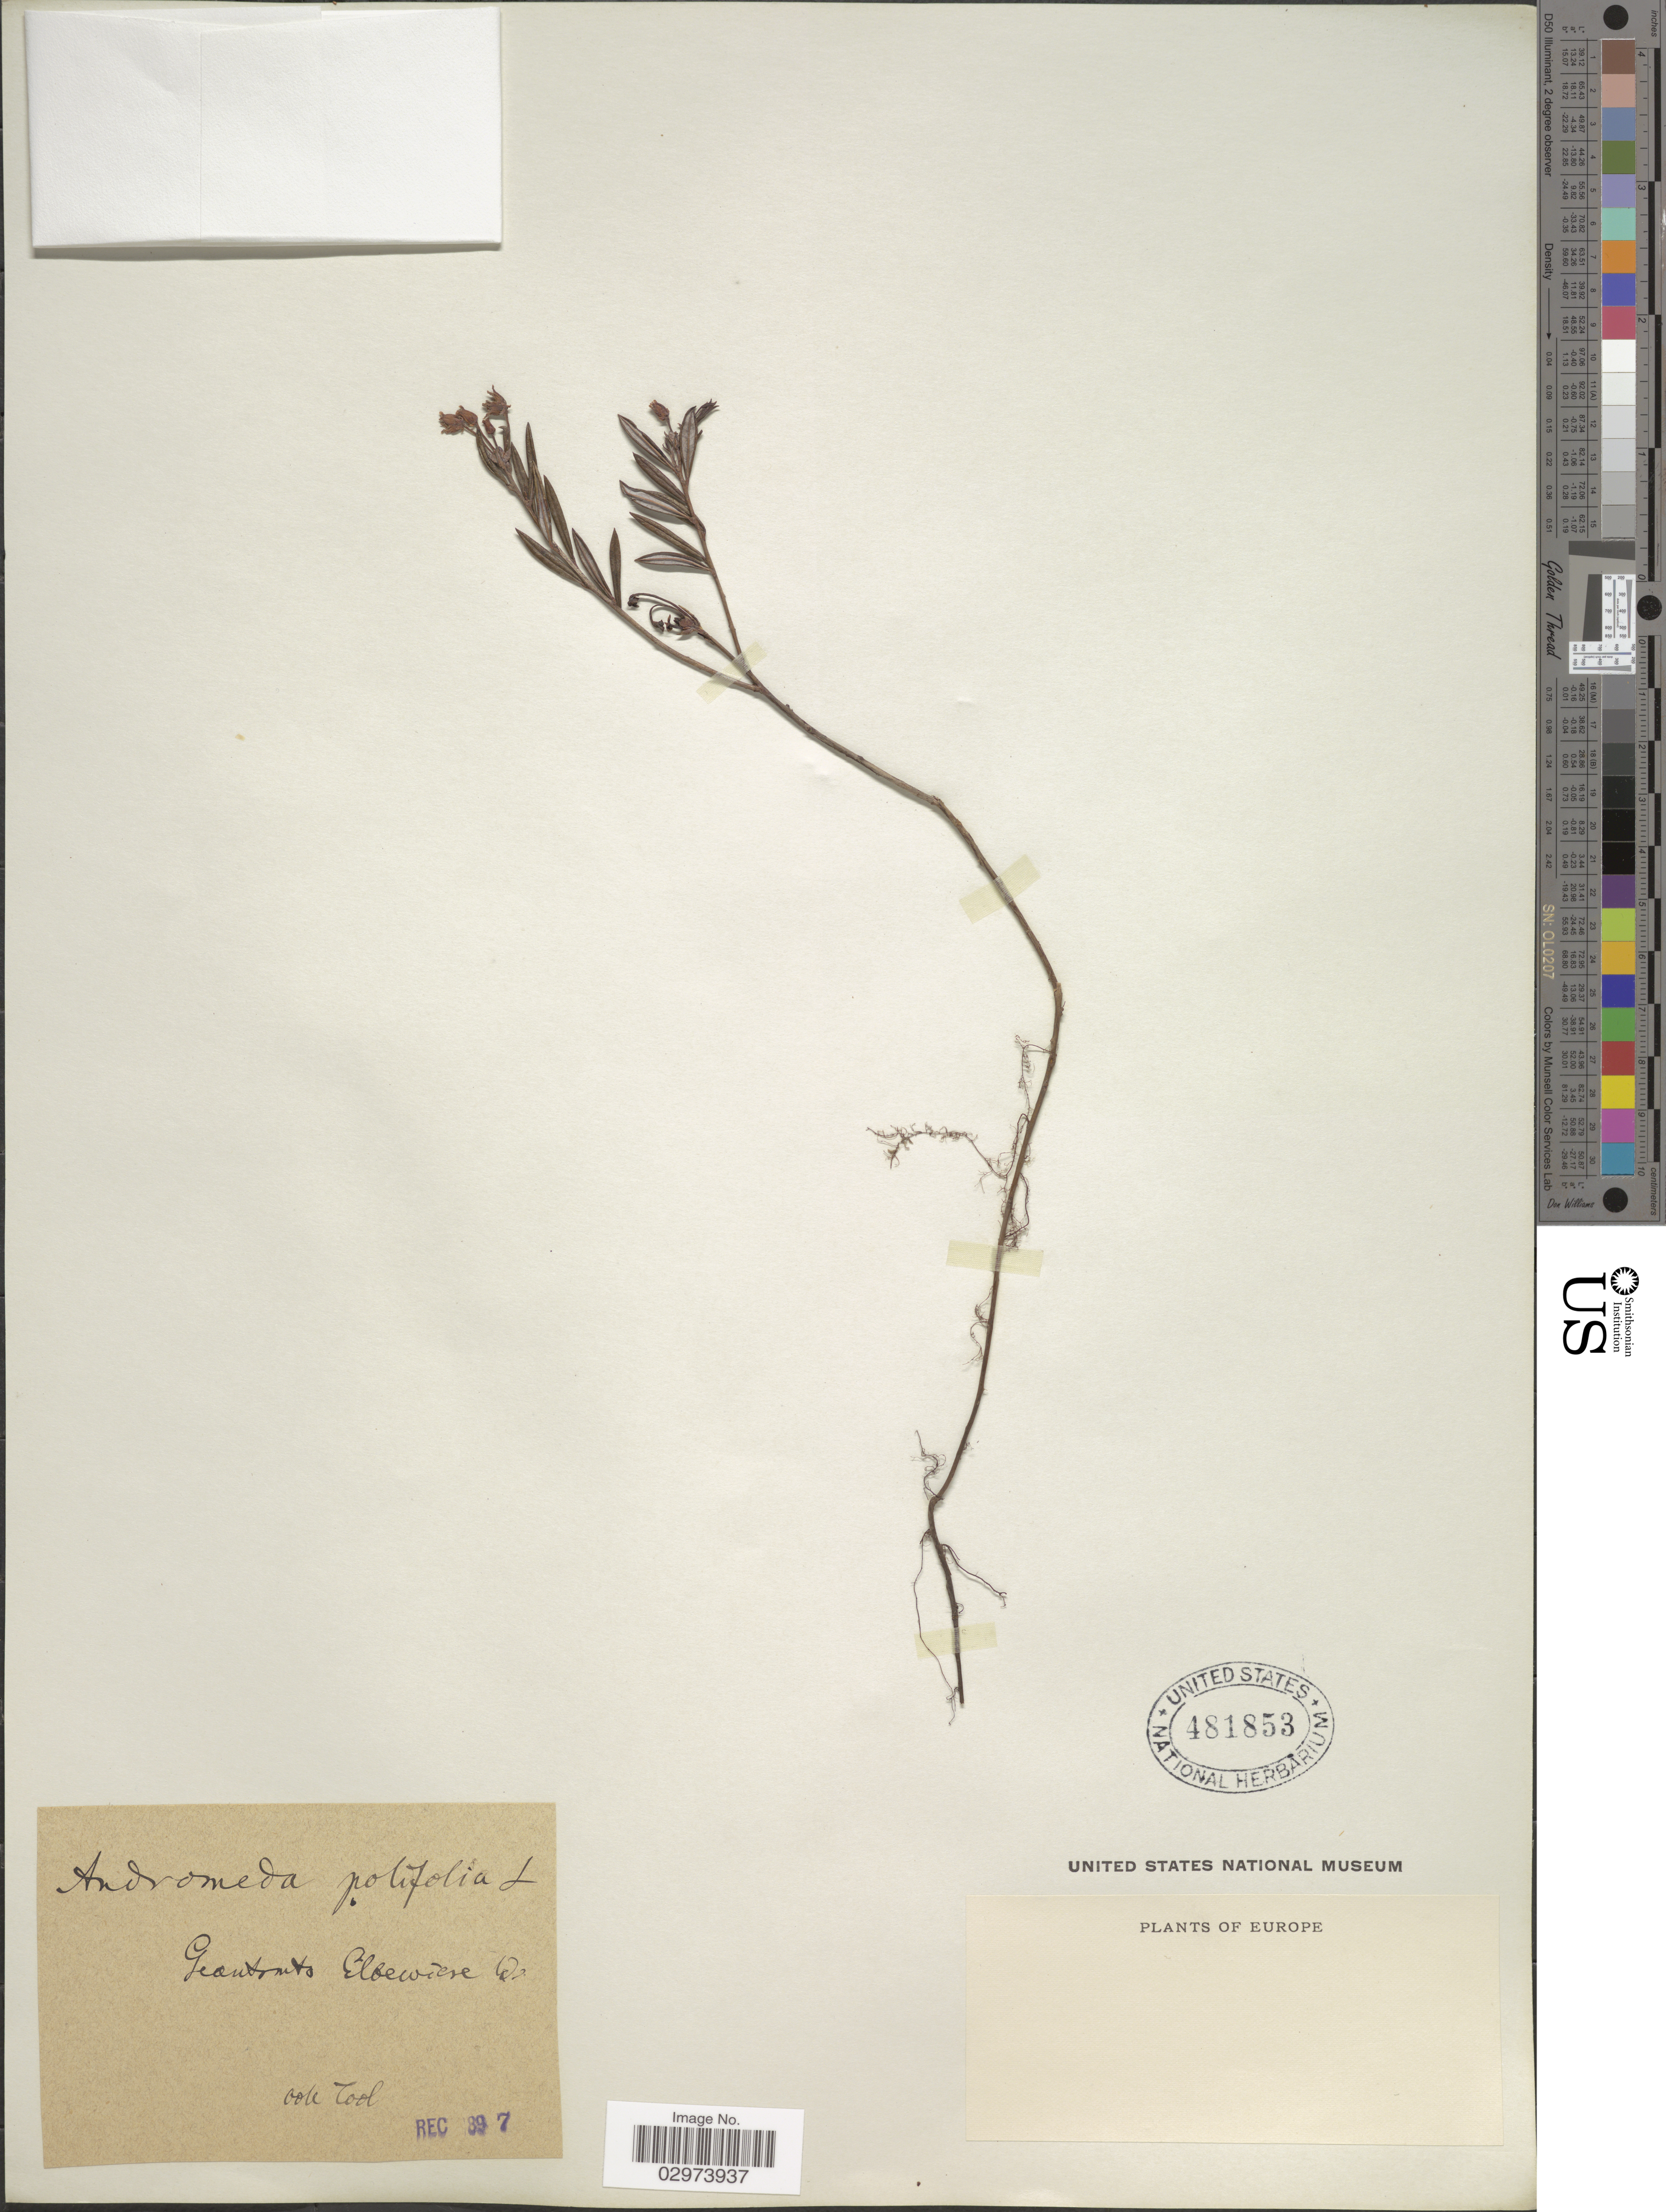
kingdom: Plantae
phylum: Tracheophyta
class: Magnoliopsida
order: Ericales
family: Ericaceae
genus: Andromeda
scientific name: Andromeda polifolia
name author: L.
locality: Geantomts Elbewiese [illegible text].[interpreted]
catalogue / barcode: US 481853